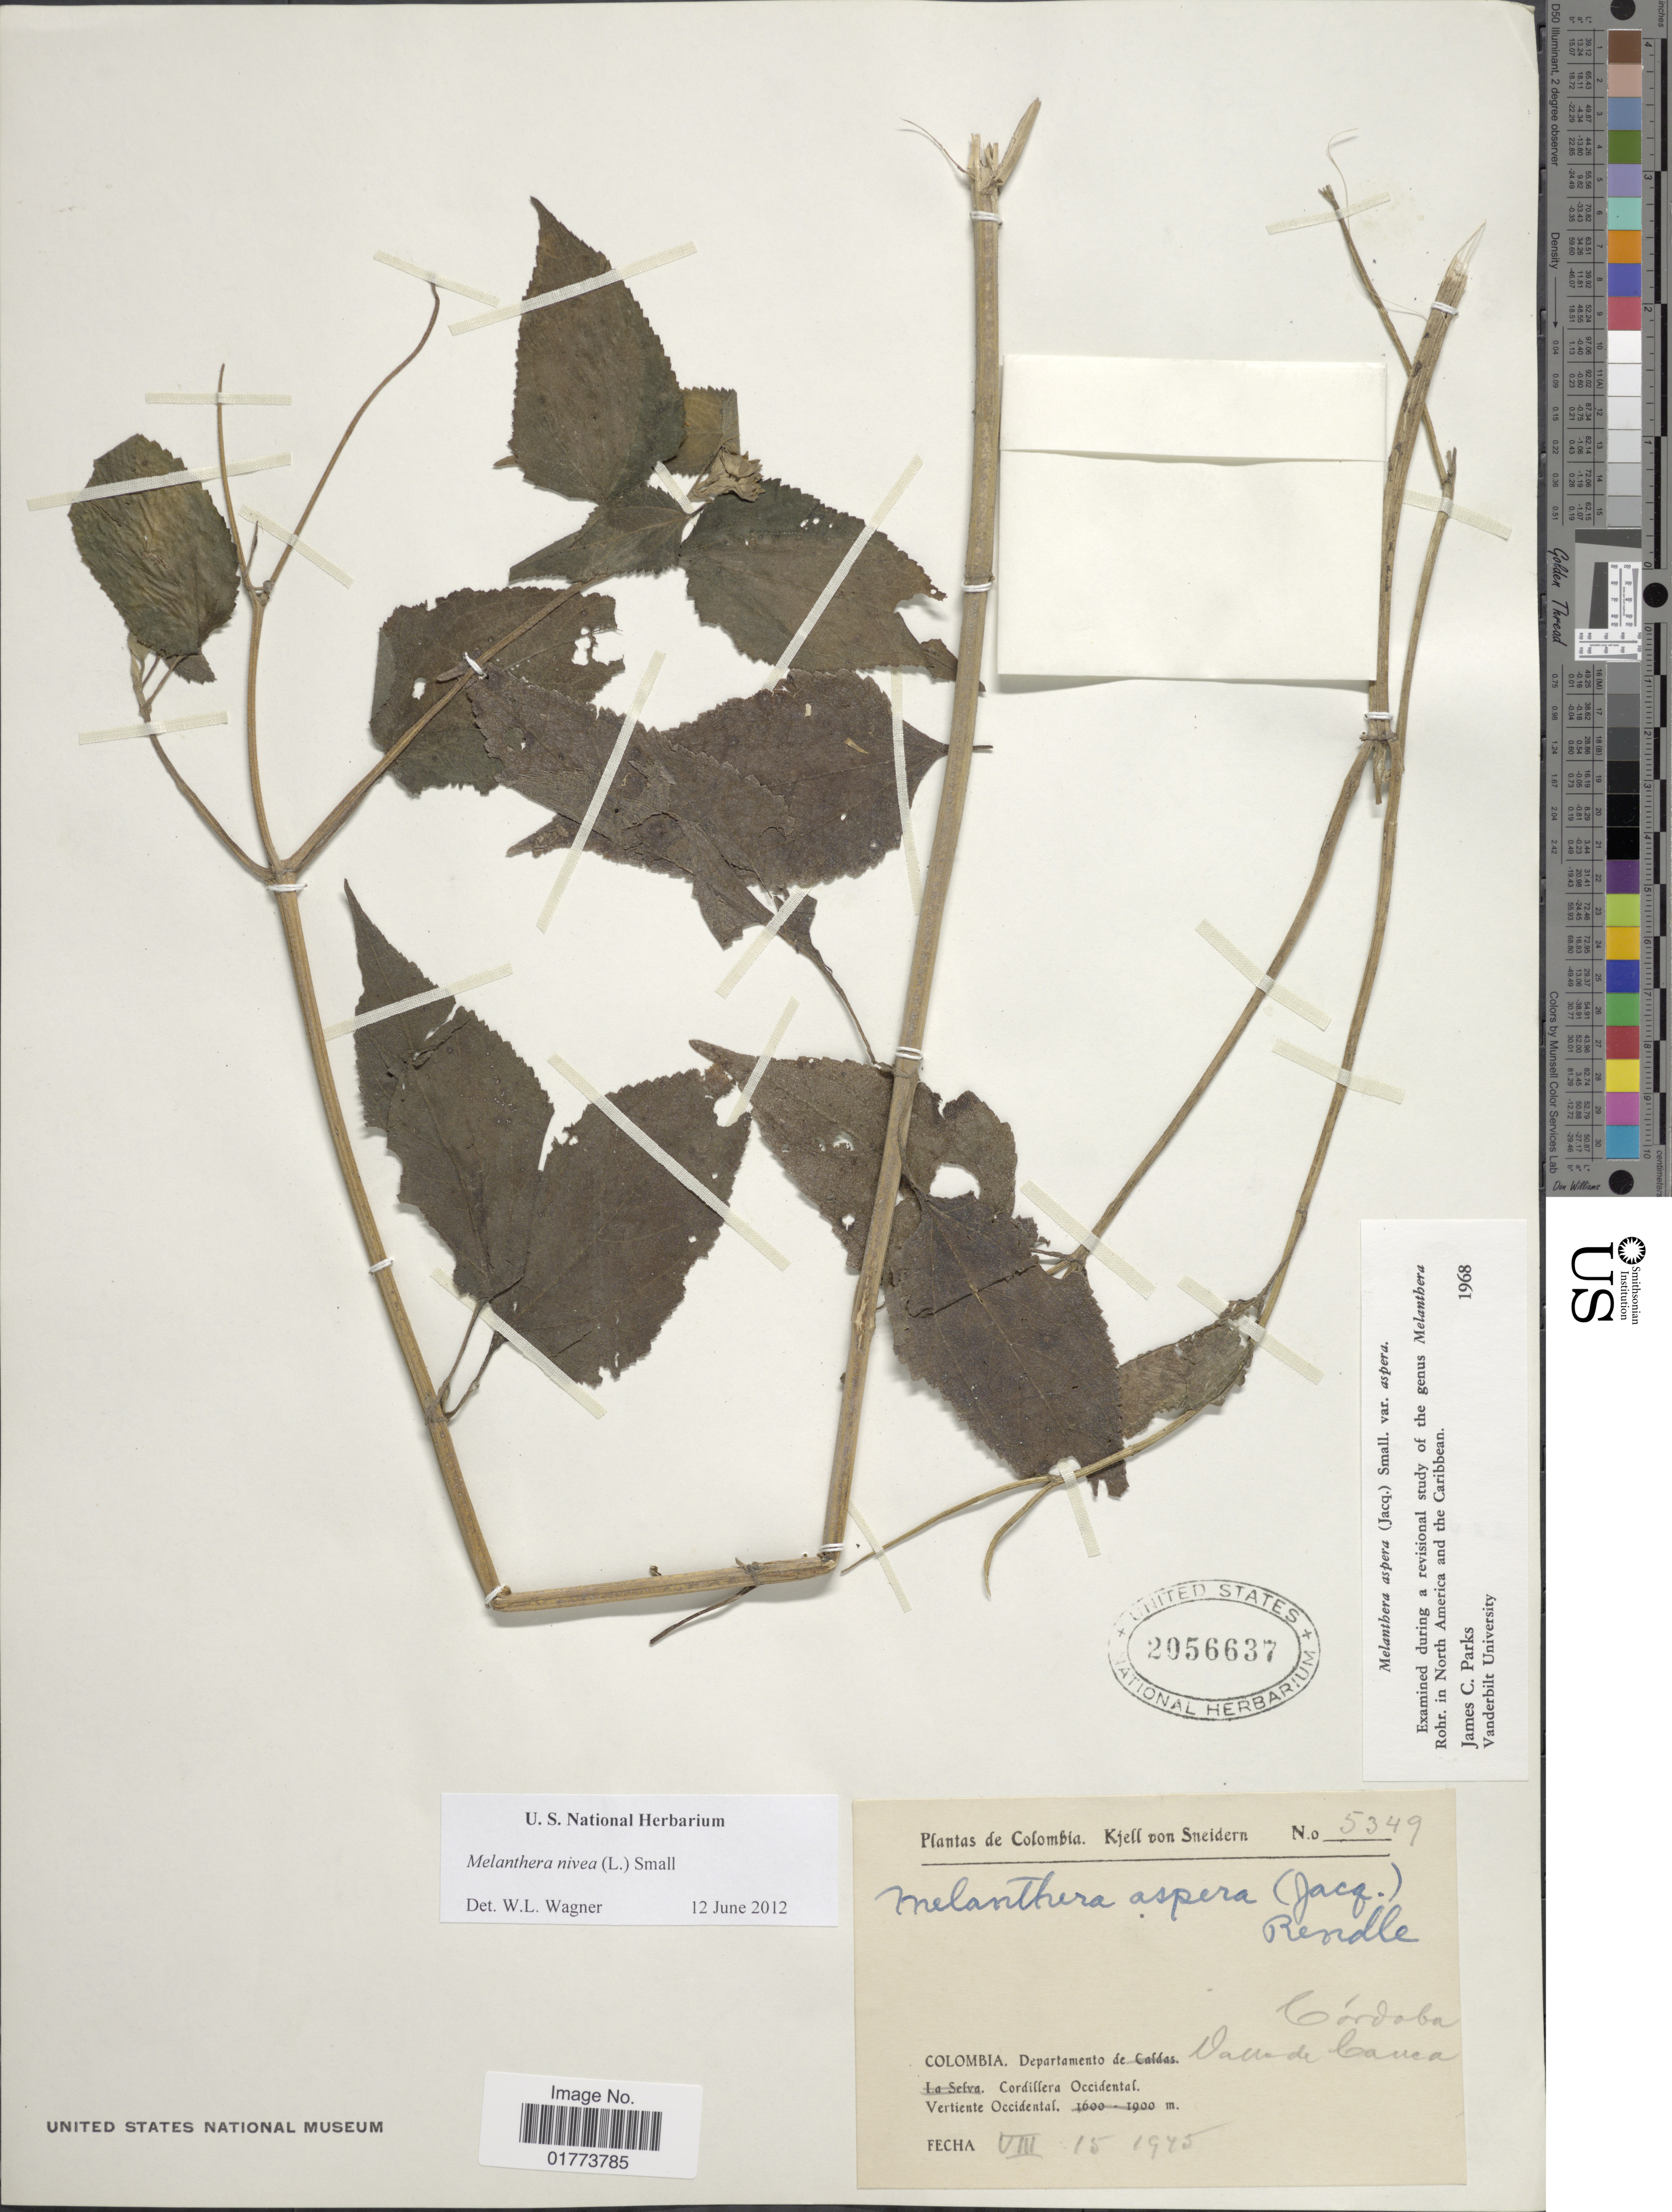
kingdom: Plantae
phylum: Tracheophyta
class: Magnoliopsida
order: Asterales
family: Asteraceae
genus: Melanthera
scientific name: Melanthera nivea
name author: (L.) Small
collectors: K. von Sneidern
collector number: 5349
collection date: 1945-08-15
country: Colombia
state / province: Valle del Cauca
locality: Colombia, Departamento de Valle del Cauca. Cordillera Occidental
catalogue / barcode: US 2056637